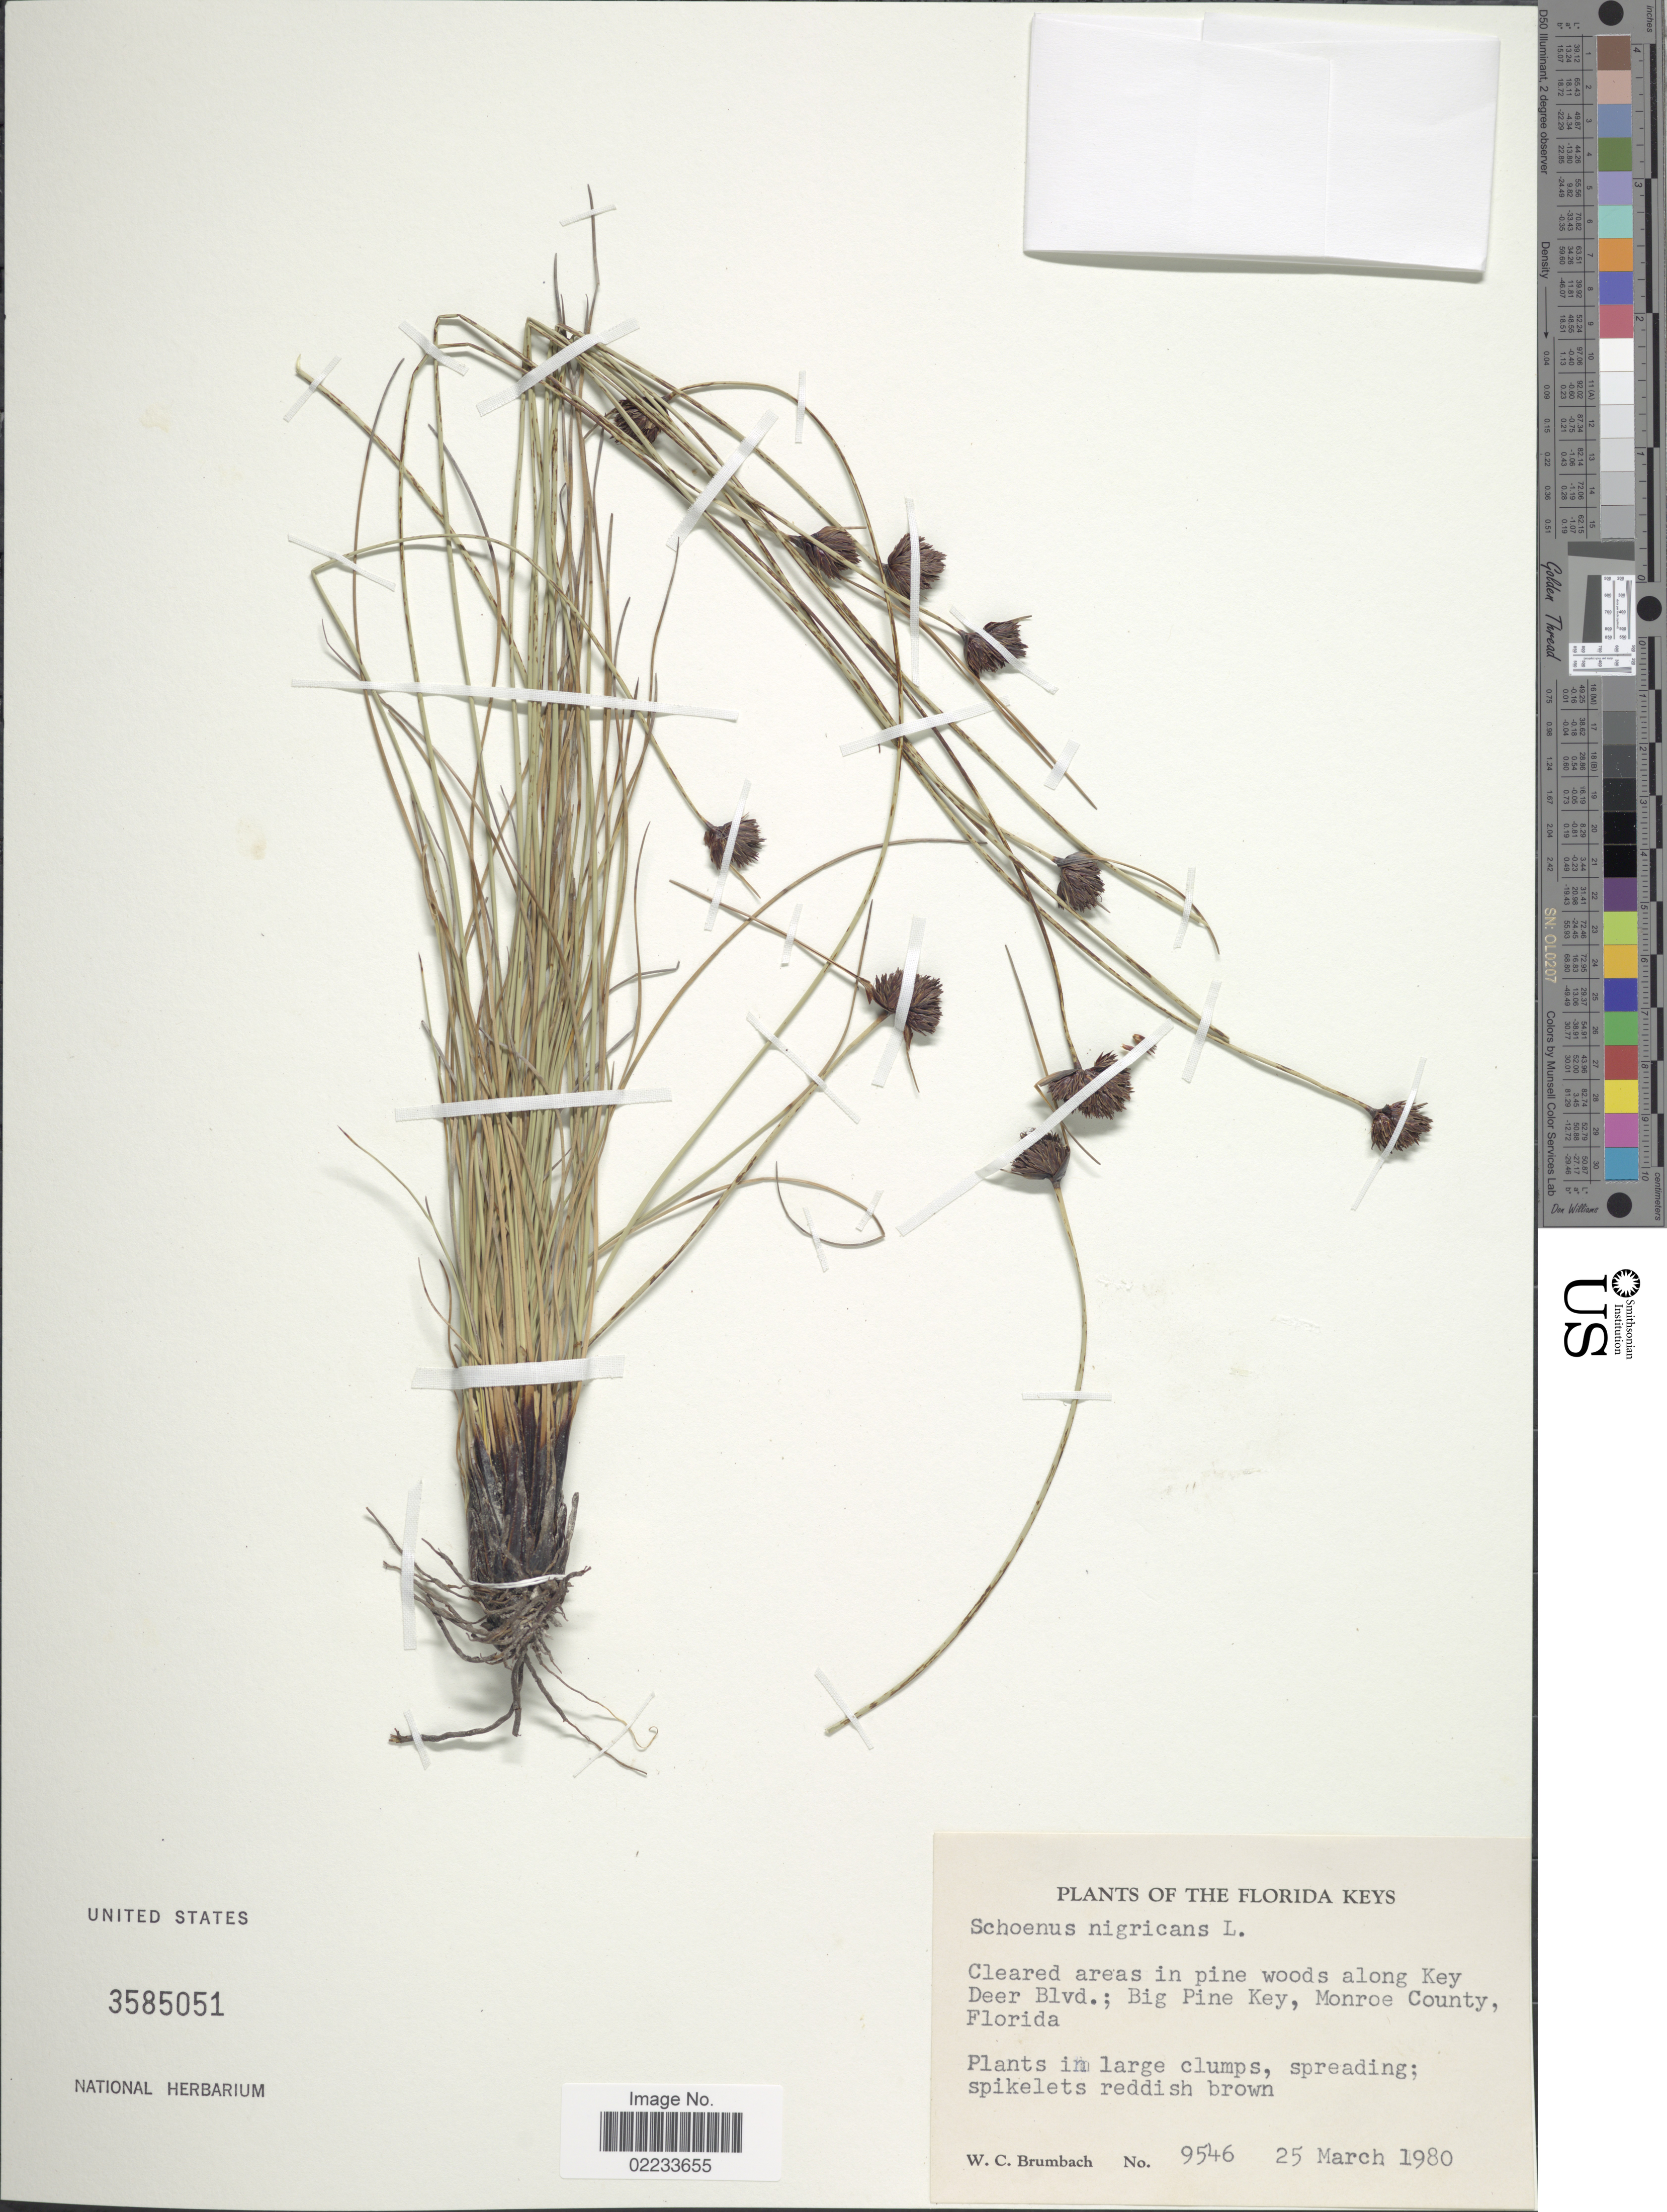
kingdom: Plantae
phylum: Tracheophyta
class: Liliopsida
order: Poales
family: Cyperaceae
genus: Schoenus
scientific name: Schoenus nigricans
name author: L.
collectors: W. C. Brumbach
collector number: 9546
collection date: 1980-03-25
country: United States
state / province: Florida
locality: The Florida Keys, Cleared areas in pine woods along Key Deer Blvd.; Big Pine Key, Monroe County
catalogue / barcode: US 3585051